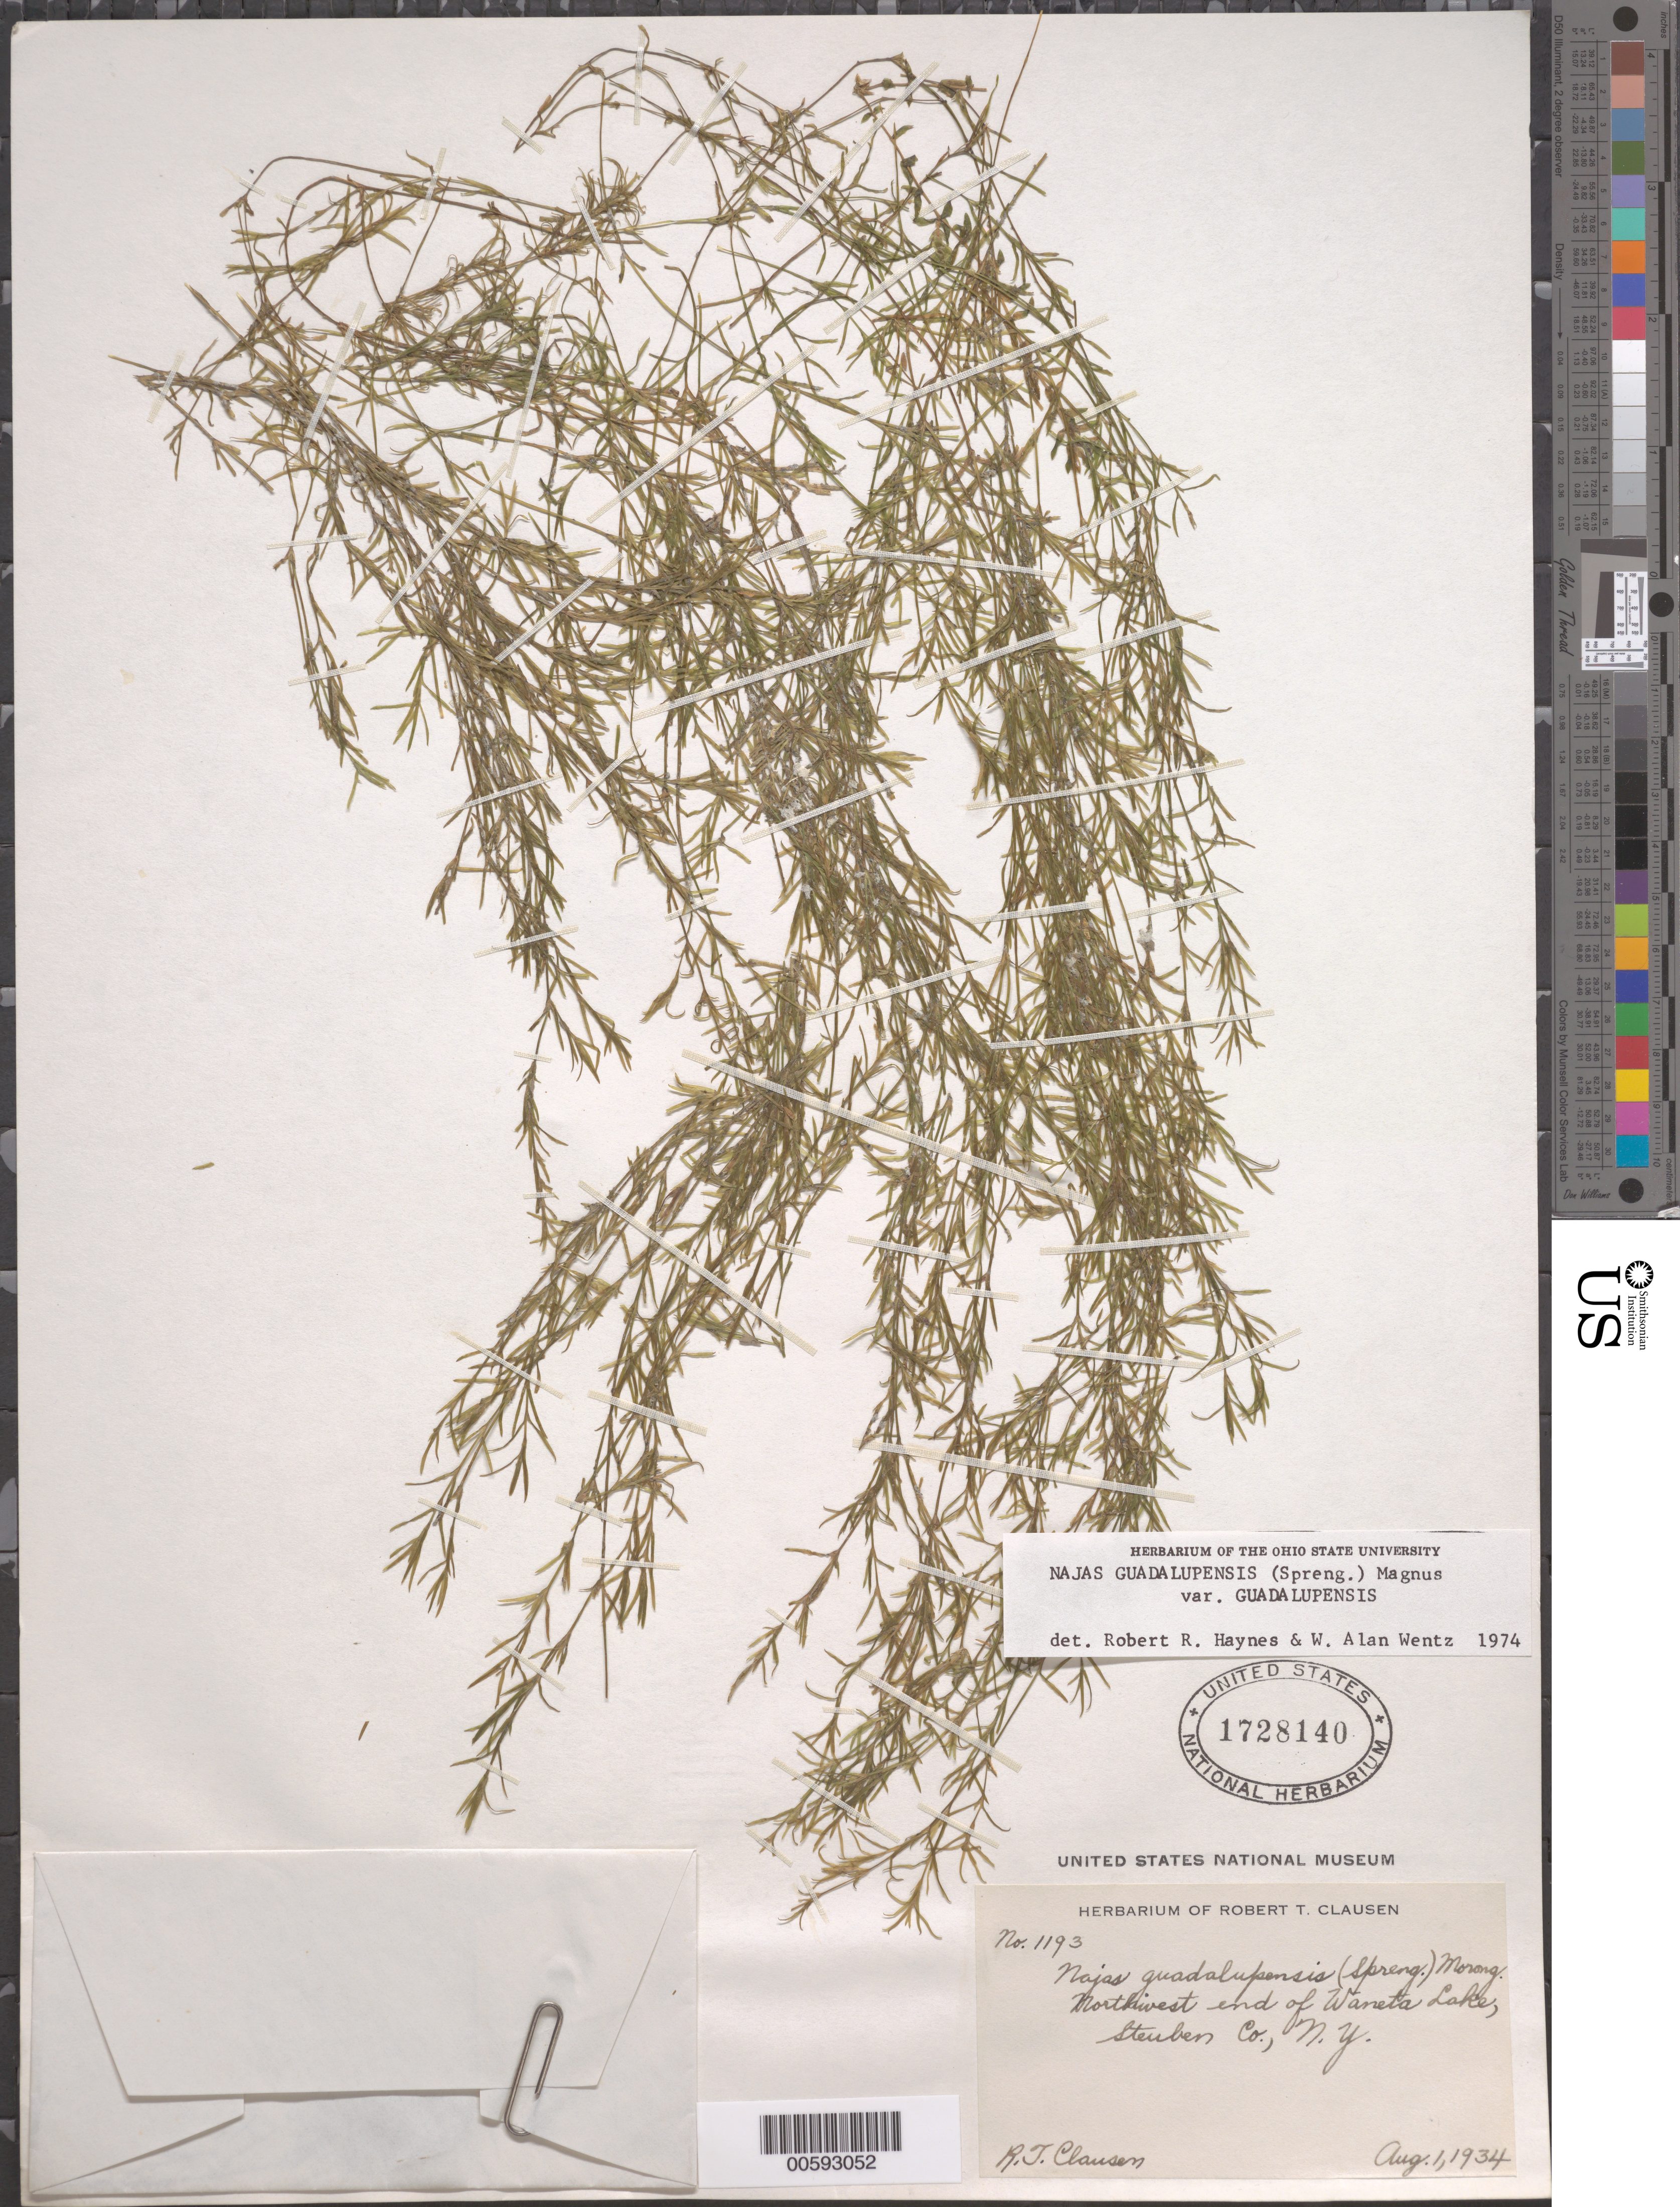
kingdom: Plantae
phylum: Tracheophyta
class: Liliopsida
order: Alismatales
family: Hydrocharitaceae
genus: Najas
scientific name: Najas guadalupensis var. guadalupensis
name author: (Spreng.) Magnus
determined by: Haynes, R. R.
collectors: R. T. Clausen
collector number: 1193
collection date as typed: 01 Aug 1934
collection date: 1934-08-01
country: United States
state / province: New York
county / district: Steuben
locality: NW end of Waneta Lake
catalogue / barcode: US 1728140